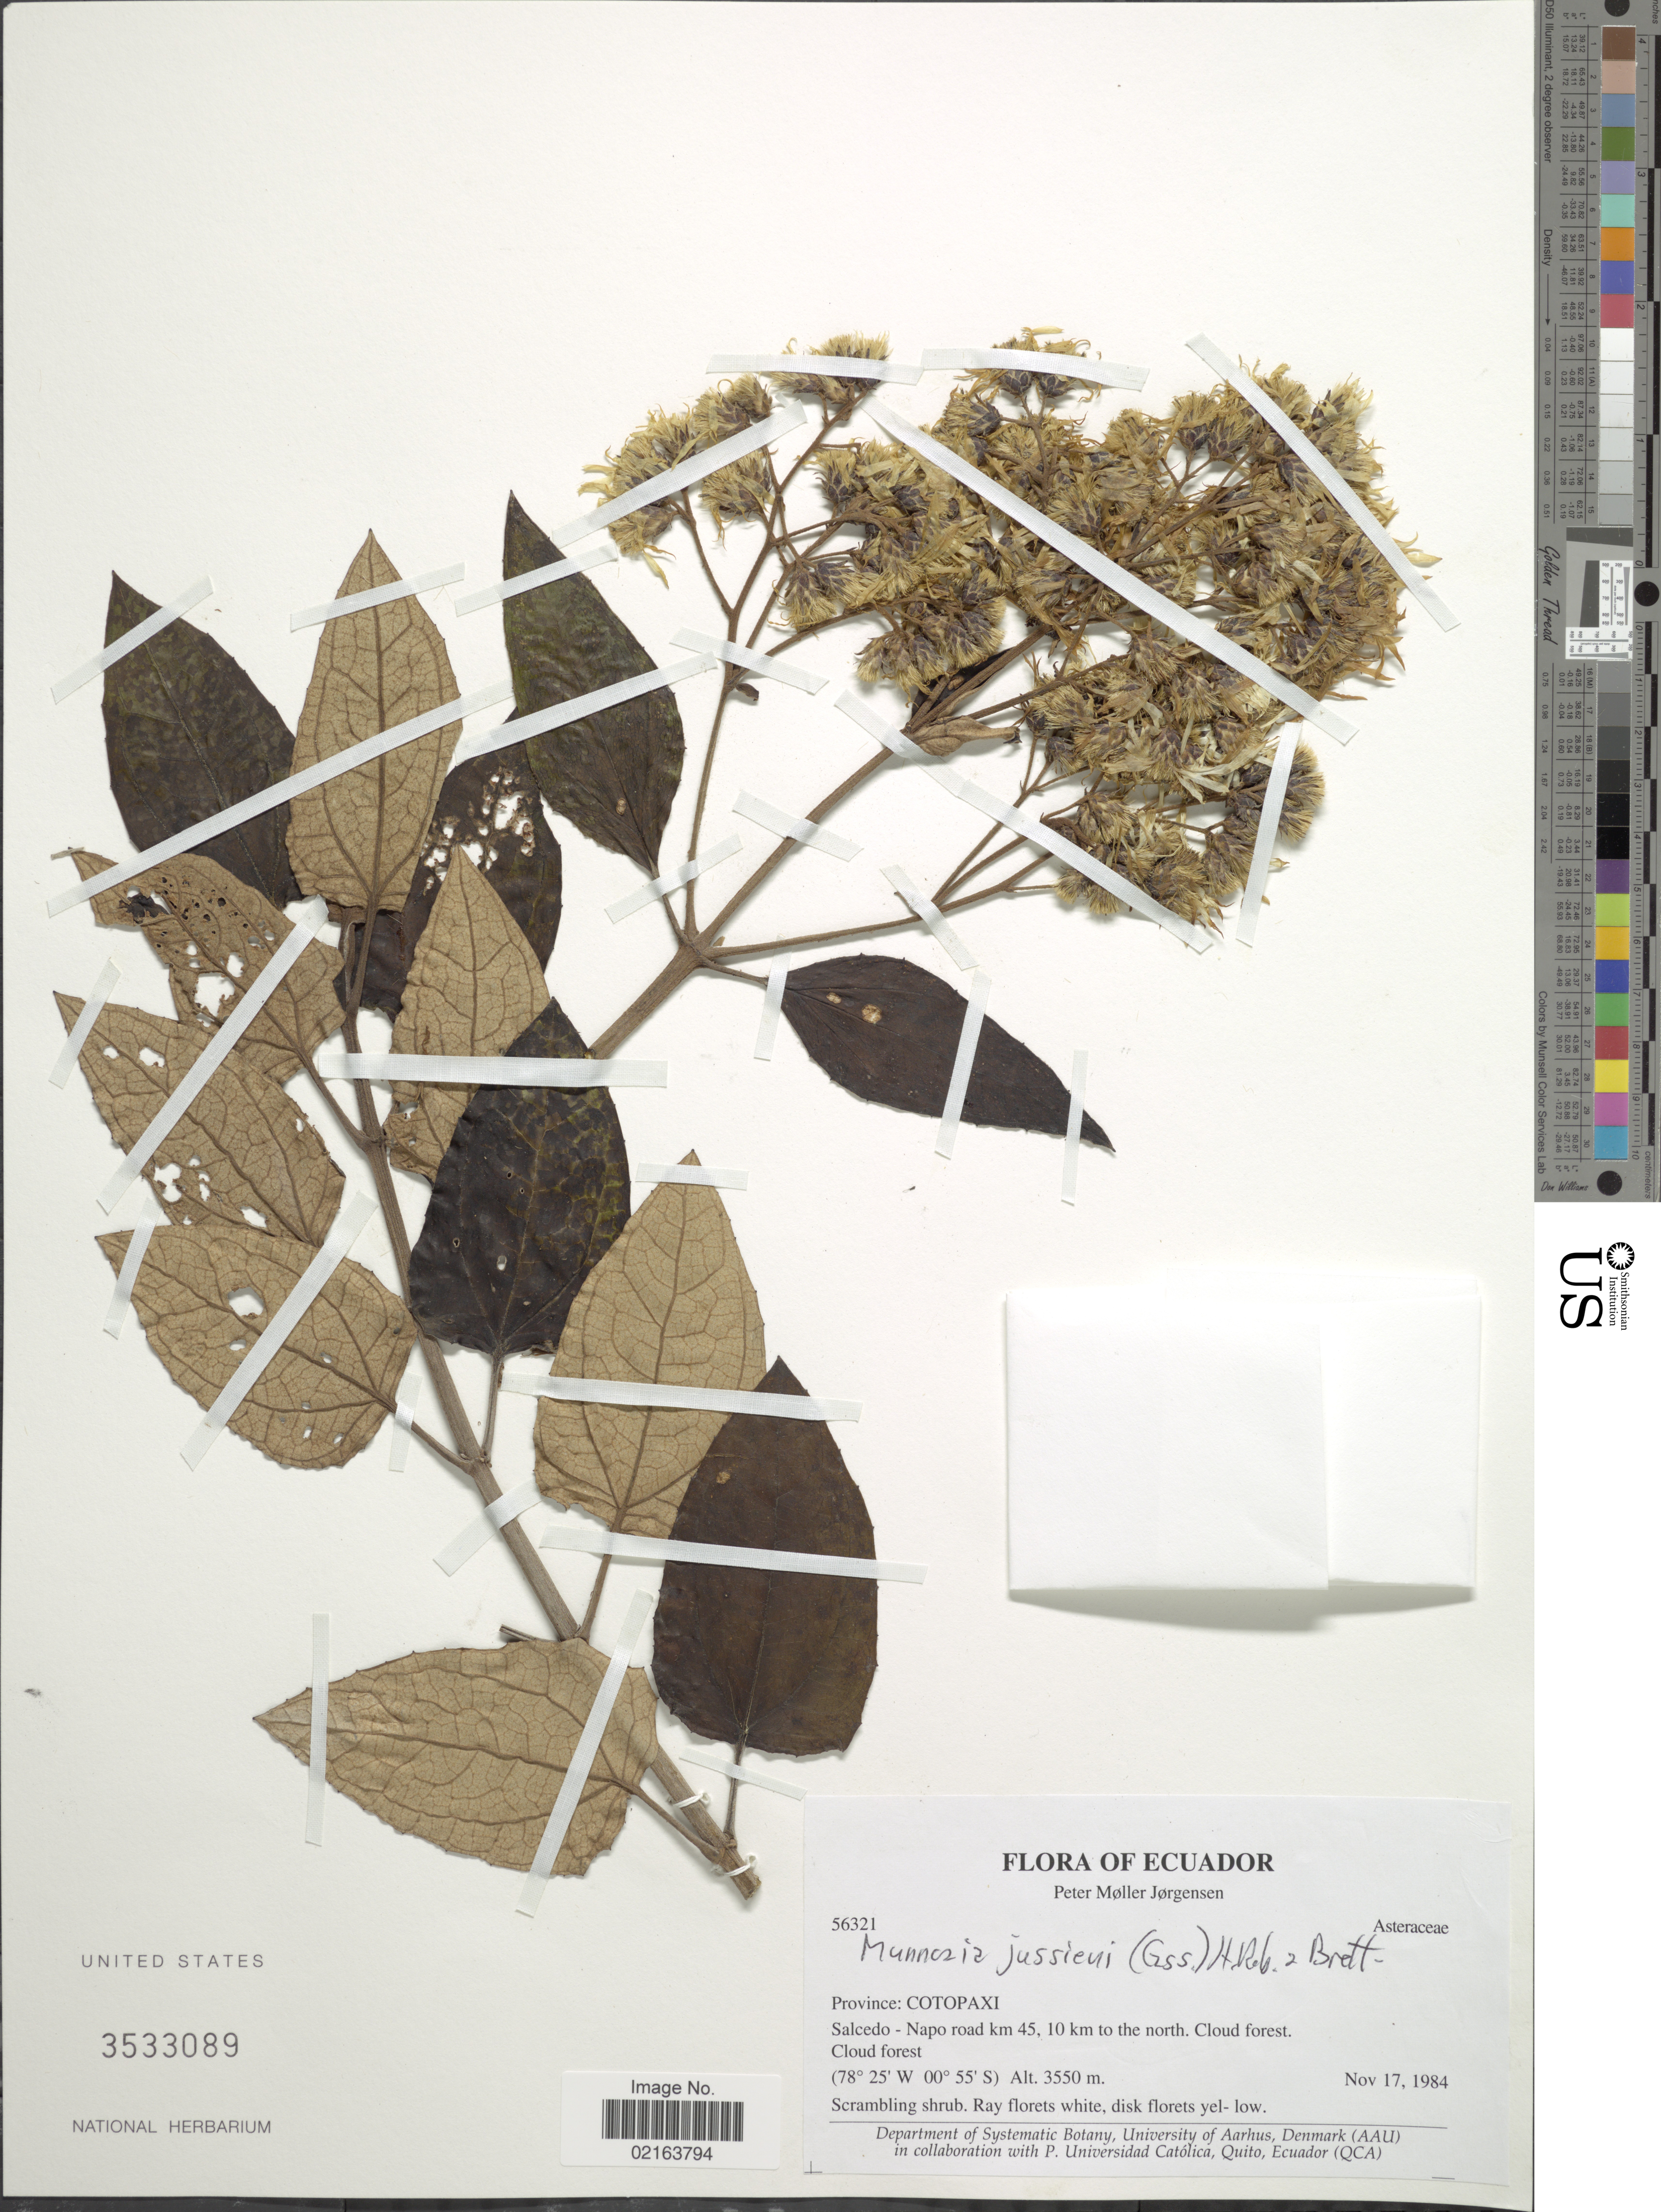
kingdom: Plantae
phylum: Tracheophyta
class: Magnoliopsida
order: Asterales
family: Asteraceae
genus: Munnozia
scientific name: Munnozia jussieui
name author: (Cass.) H. Rob. & Brettell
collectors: P. M. Jørgensen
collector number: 56321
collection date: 1984-11-17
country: Ecuador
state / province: Cotopaxi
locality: Province: Cotopaxi, Salcedo, Napo road km 45, 10 km to the north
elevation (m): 3550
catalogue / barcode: US 3533089